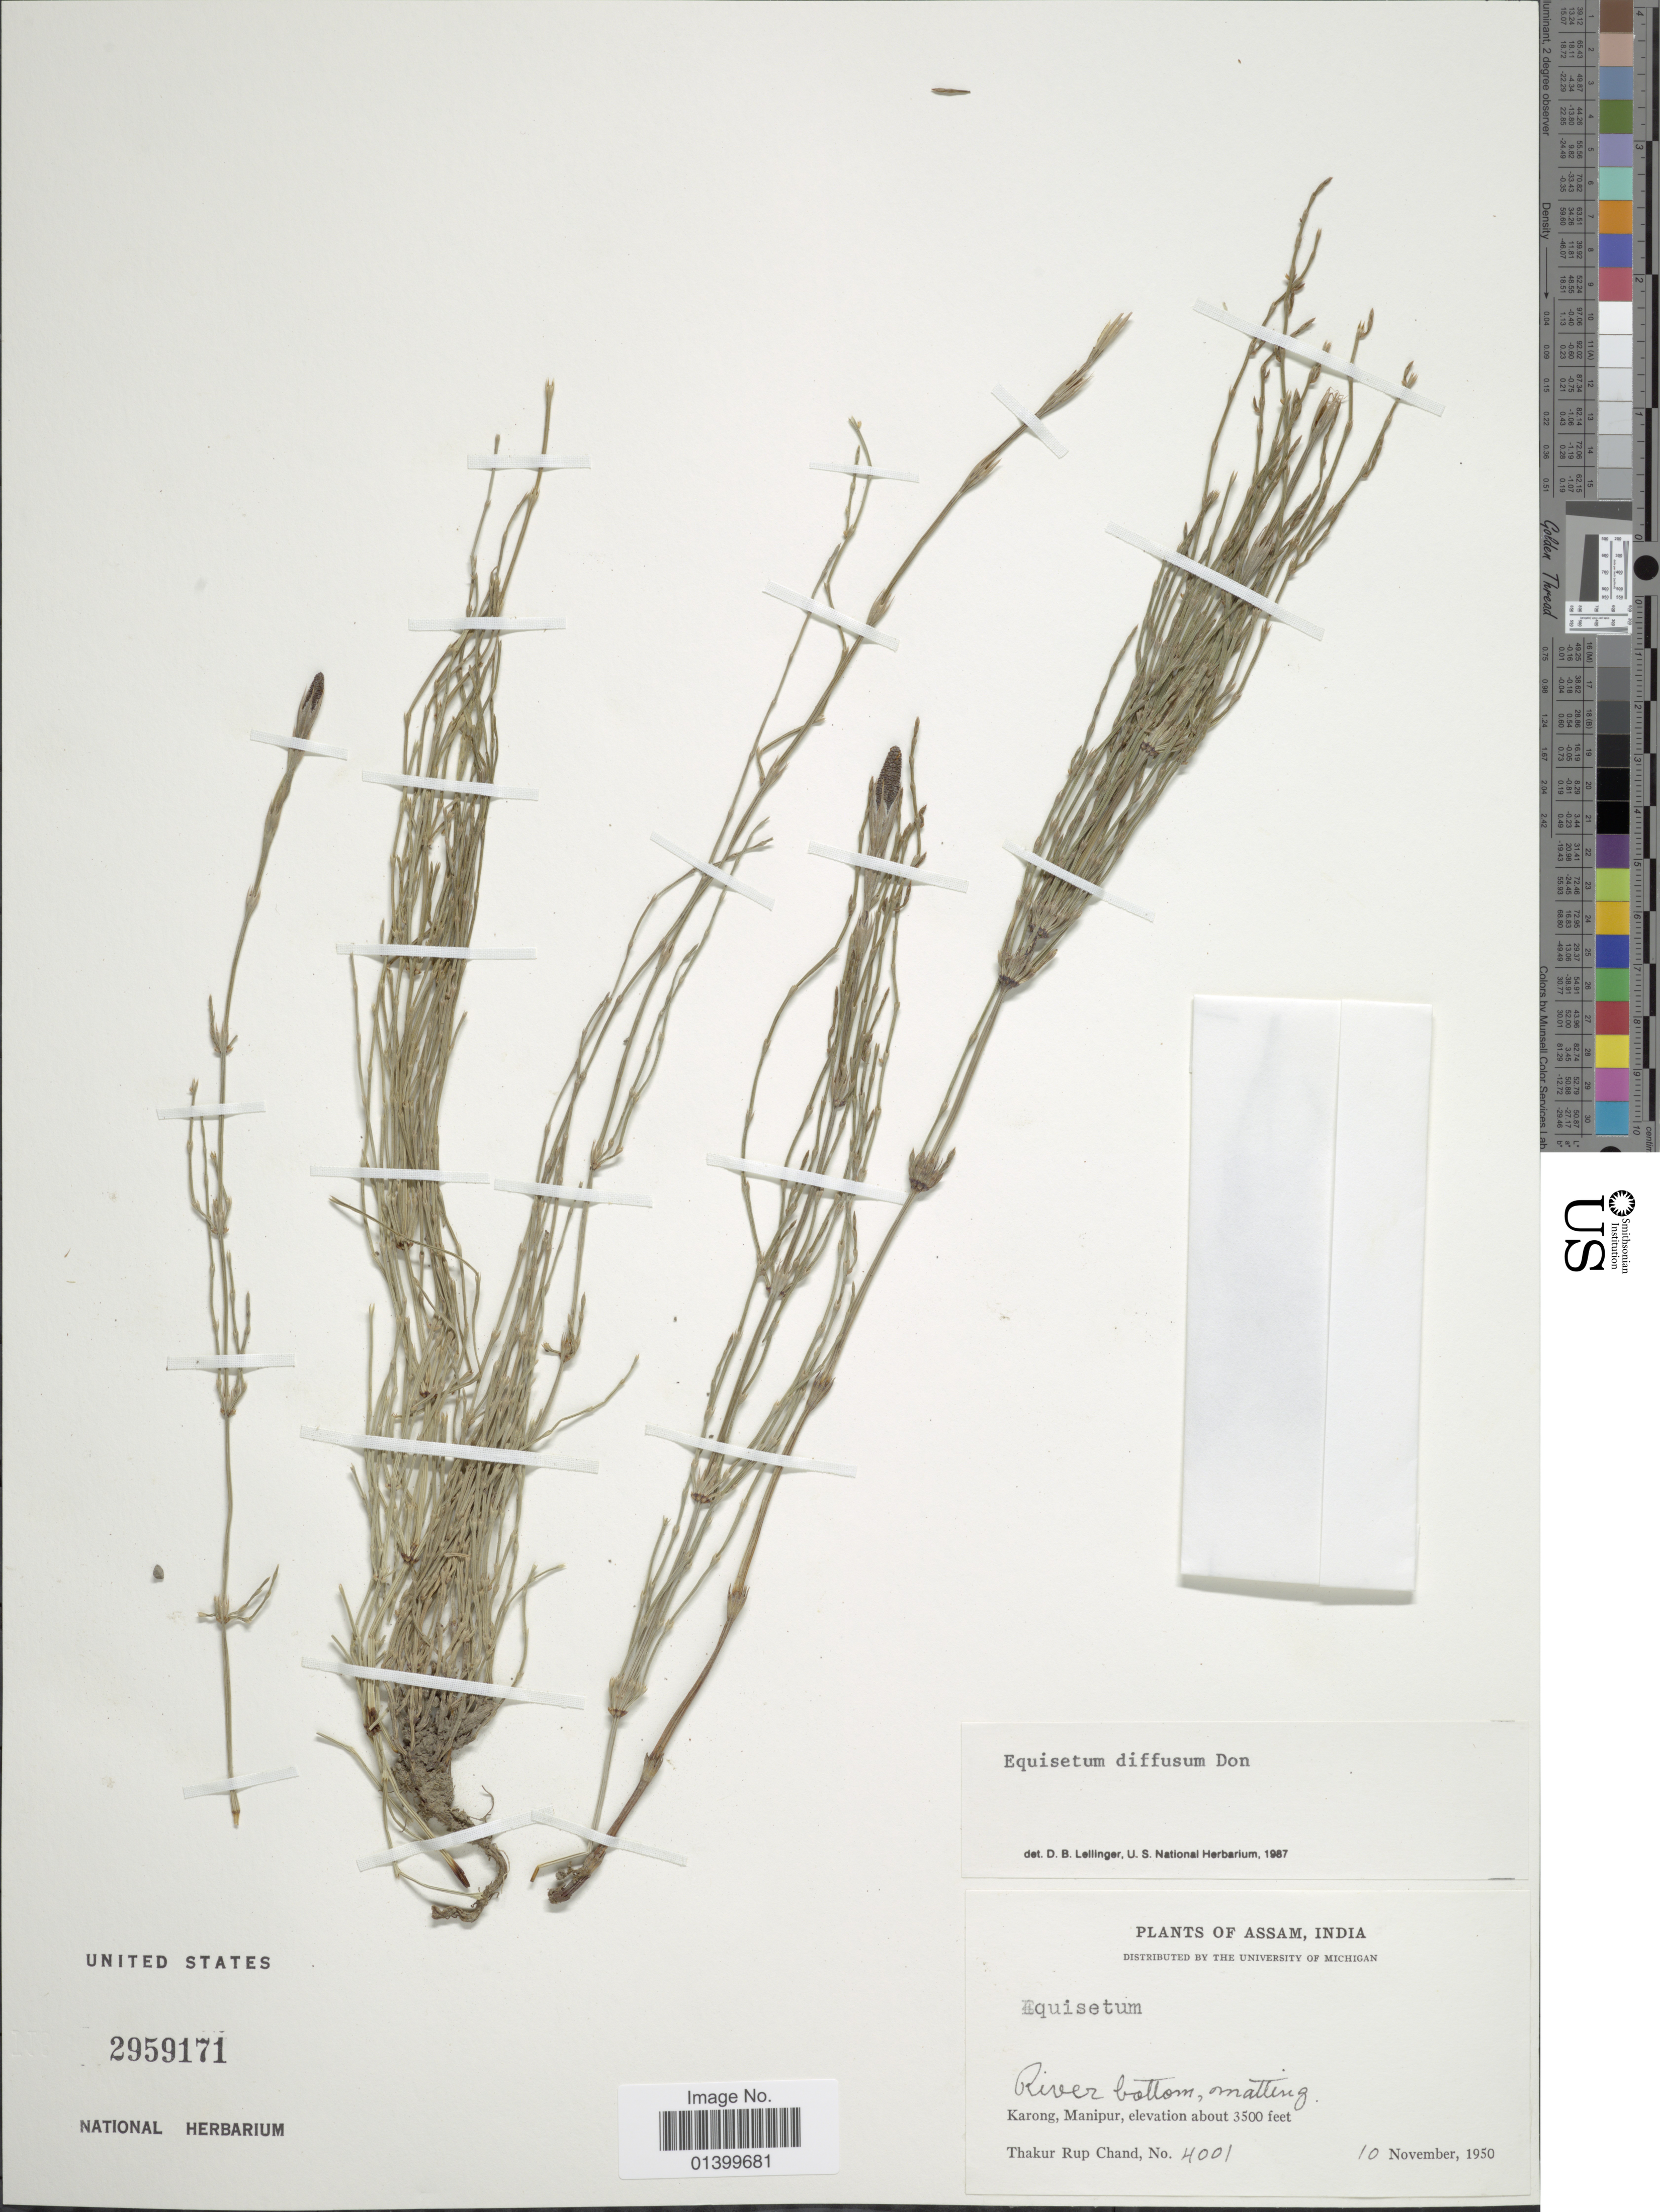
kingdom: Plantae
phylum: Tracheophyta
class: Polypodiopsida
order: Equisetales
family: Equisetaceae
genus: Equisetum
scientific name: Equisetum ramosissimum subsp. debile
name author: (Roxb. ex Vaucher) Hauke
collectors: T. R. Chand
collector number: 4001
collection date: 1950-11-10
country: India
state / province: Manipur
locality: Plants of Assam, India. River bottom, matting. Karong, Manipur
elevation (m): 1067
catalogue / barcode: US 2959171